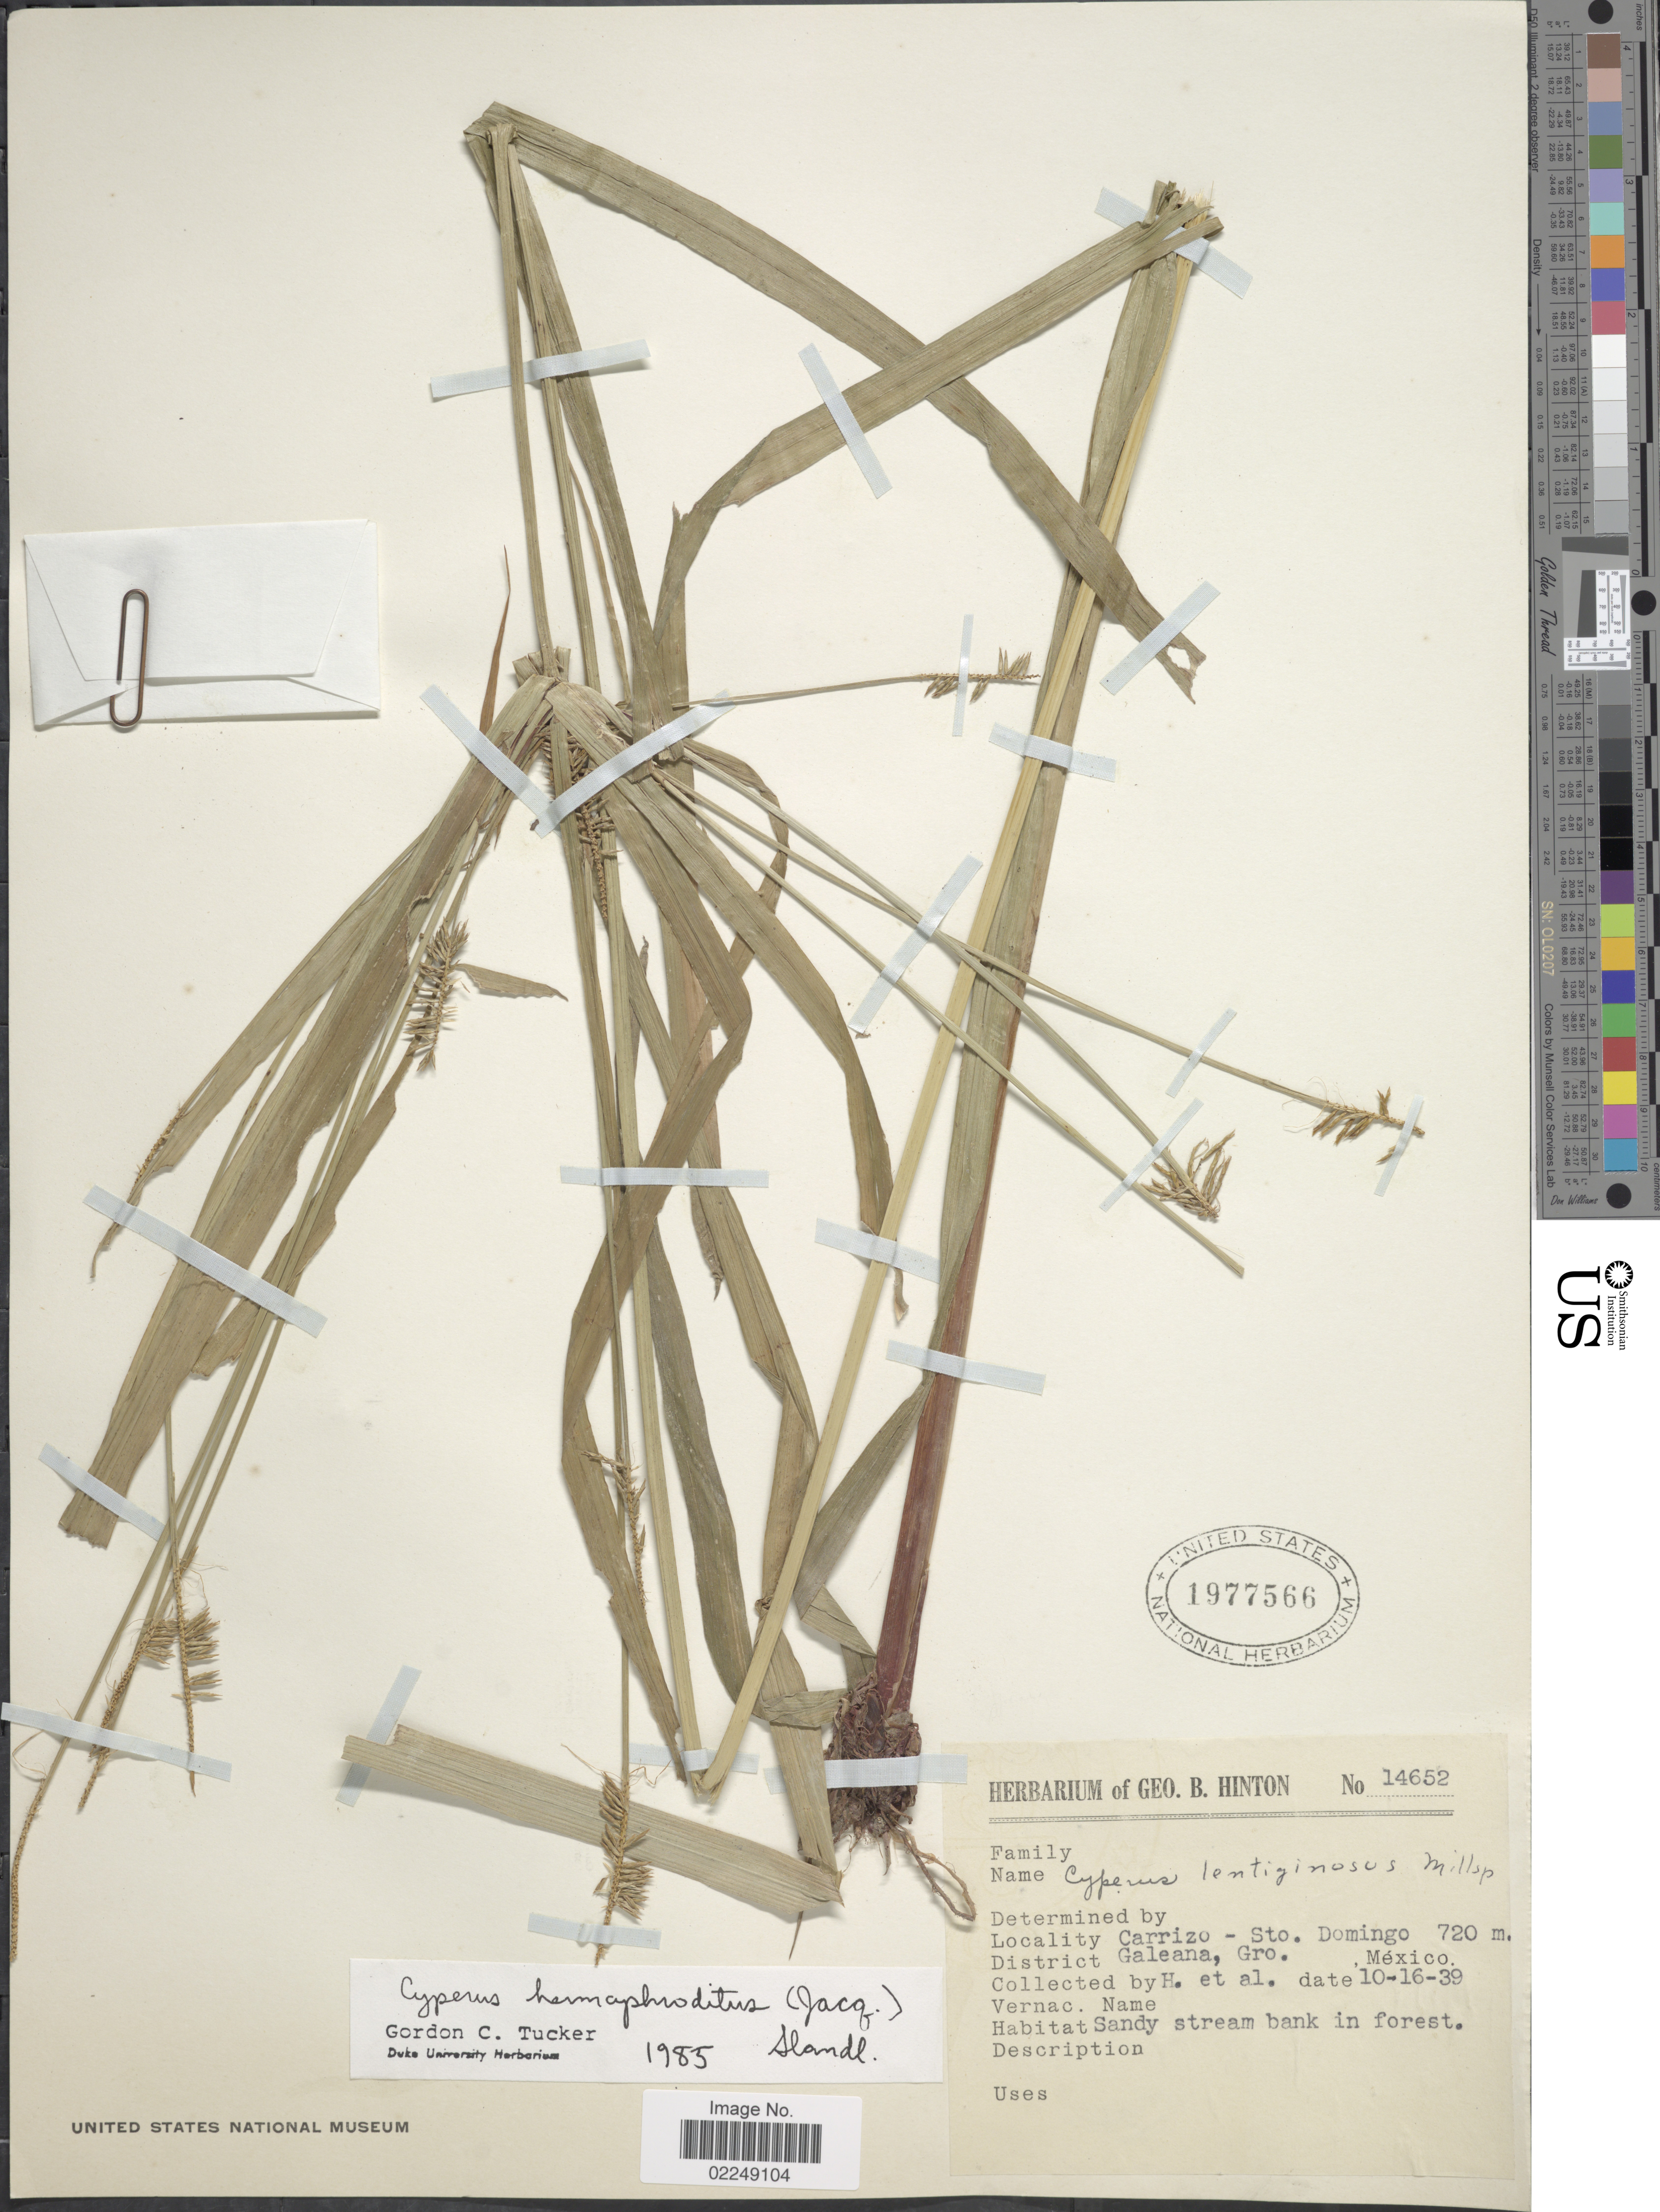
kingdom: Plantae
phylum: Tracheophyta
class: Liliopsida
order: Poales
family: Cyperaceae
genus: Cyperus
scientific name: Cyperus hermaphroditus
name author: (Jacq.) Standl.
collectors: G. B. Hinton & et al.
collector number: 14652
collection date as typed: Transcribed d/m/y: 16/10/39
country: Mexico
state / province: Guerrero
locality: Carrizo - Sto. Domingo, District Galeana, Gro.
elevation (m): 720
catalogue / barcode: US 1977566